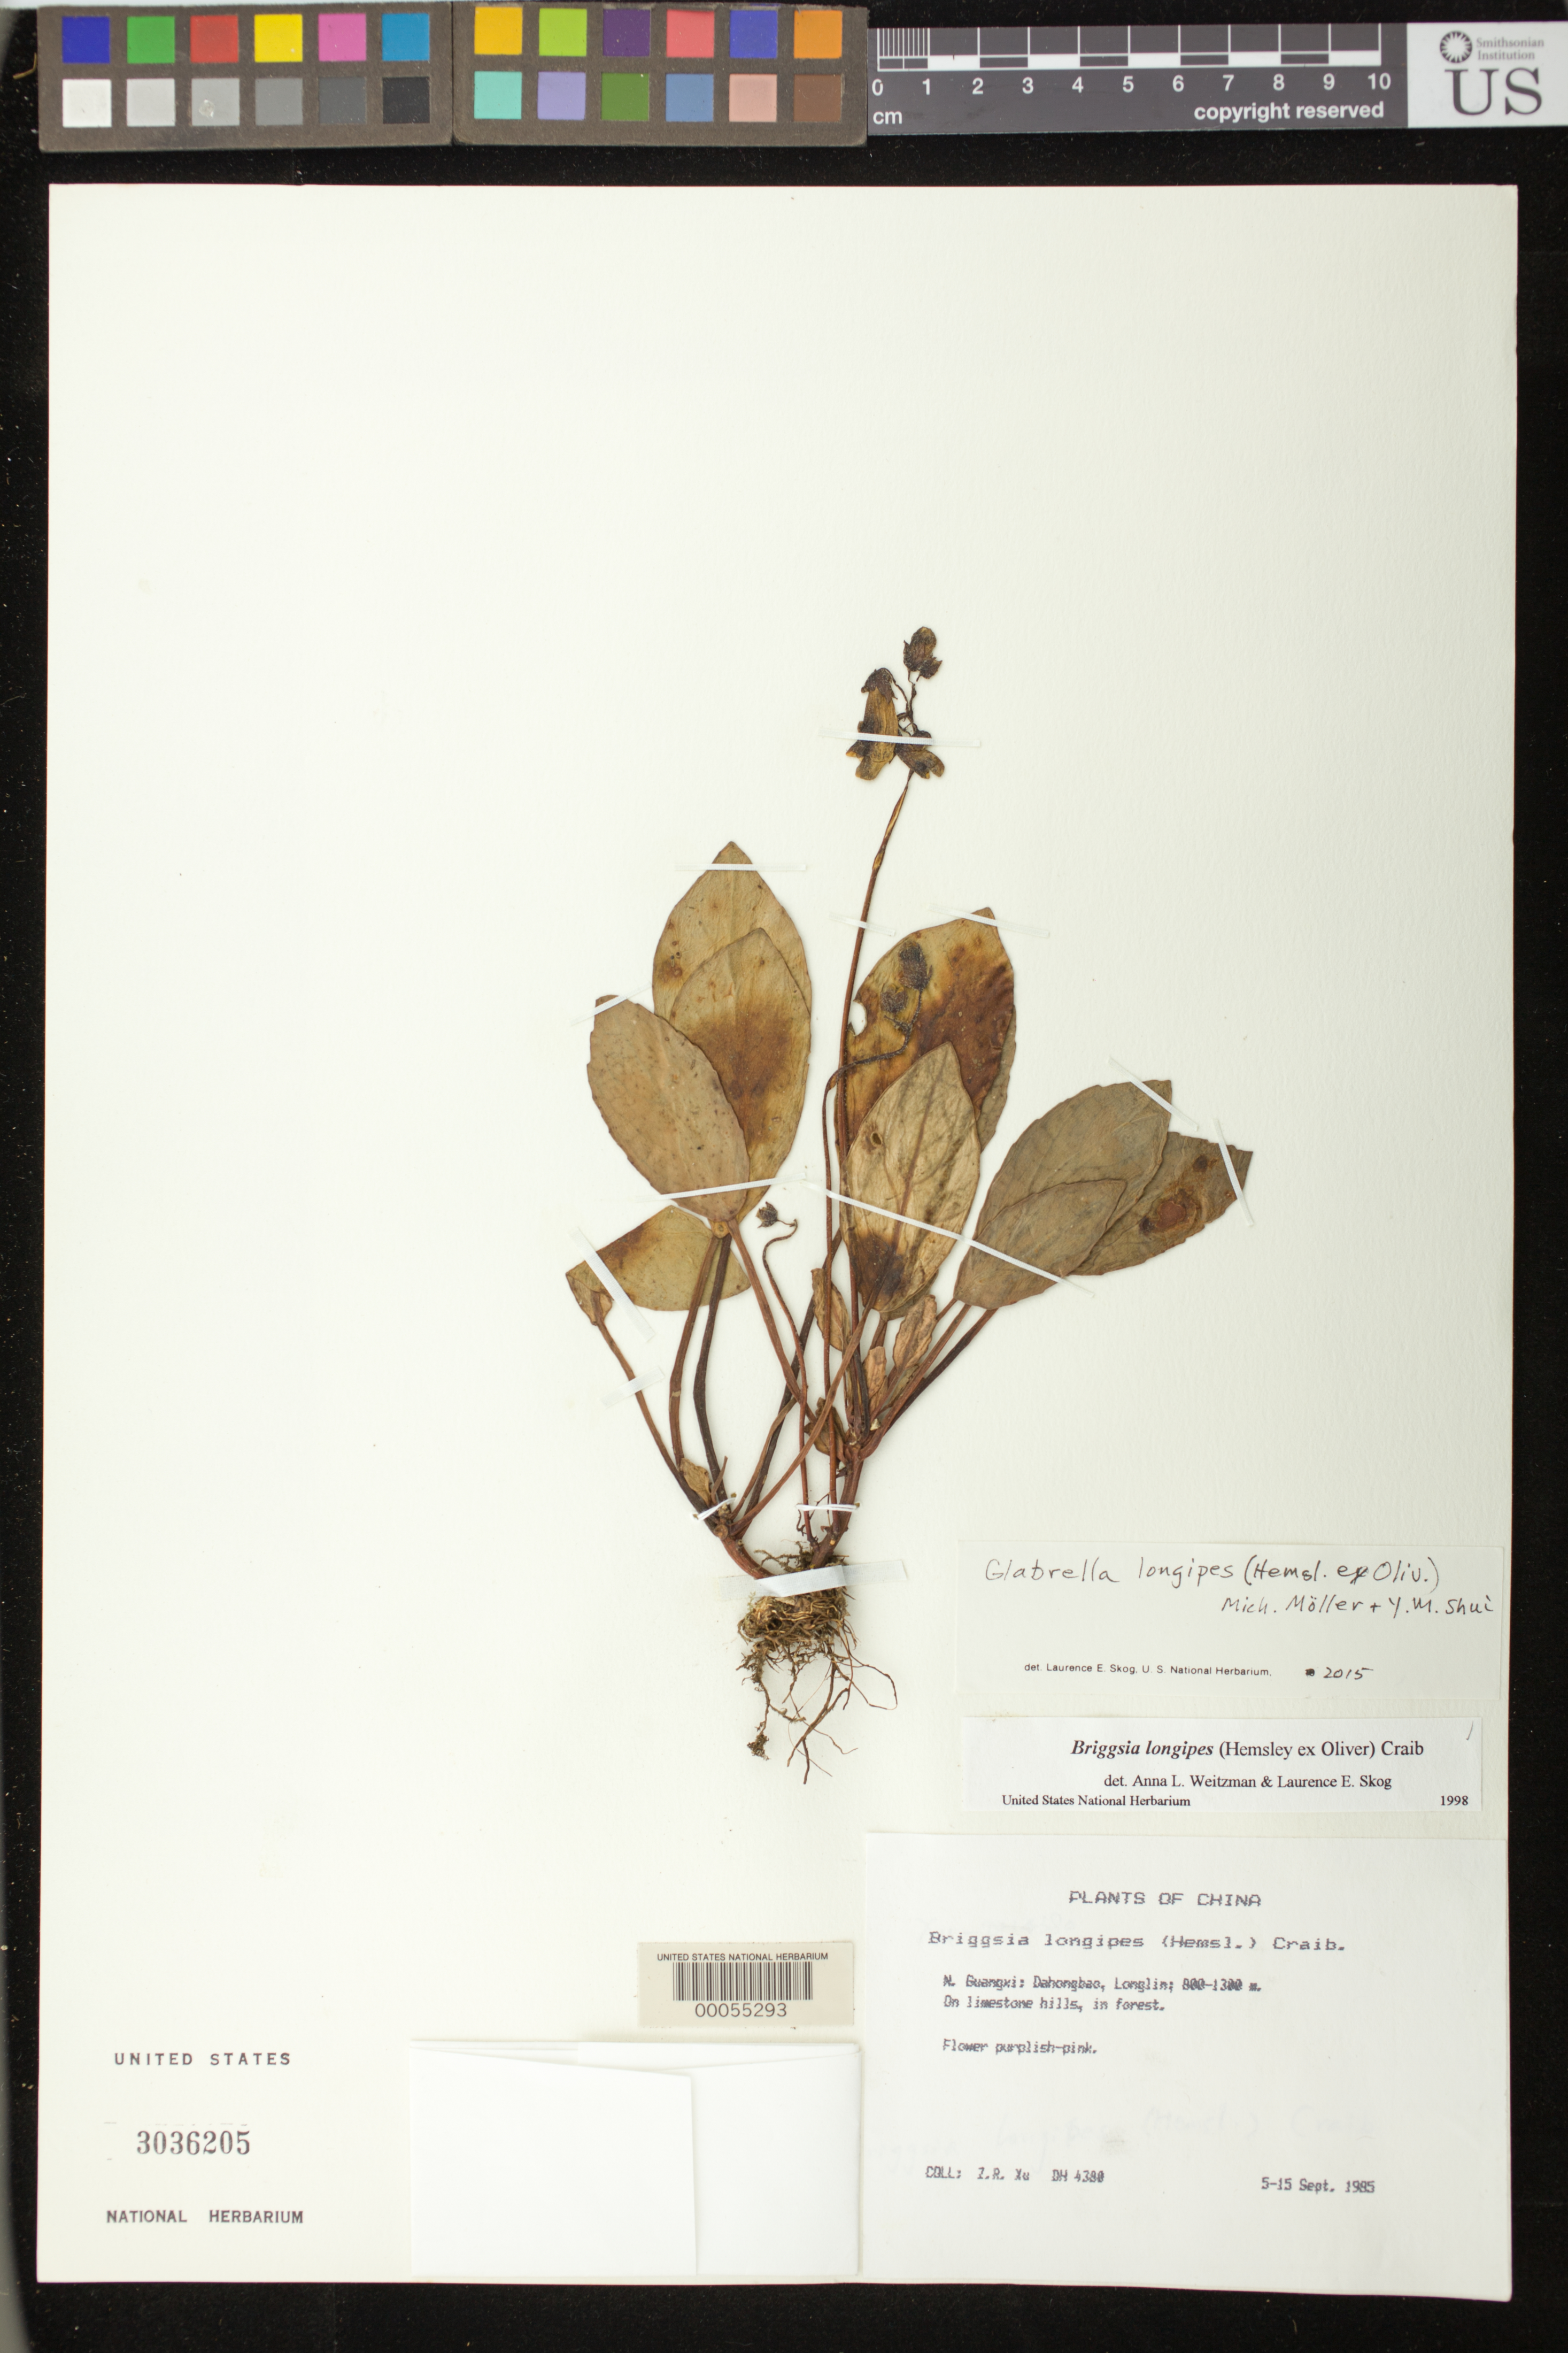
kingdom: Plantae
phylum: Tracheophyta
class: Magnoliopsida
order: Lamiales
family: Gesneriaceae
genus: Briggsia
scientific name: Briggsia longipes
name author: (Hemsl. ex Oliv.) Craib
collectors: Z. Xu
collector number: DH 4380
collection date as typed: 05-15 Sep 1985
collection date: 1985-09-05/1985-09-15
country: China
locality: N guanmi, dahongbao, longlin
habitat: On limestone hills, in forest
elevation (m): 800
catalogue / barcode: US 3036205